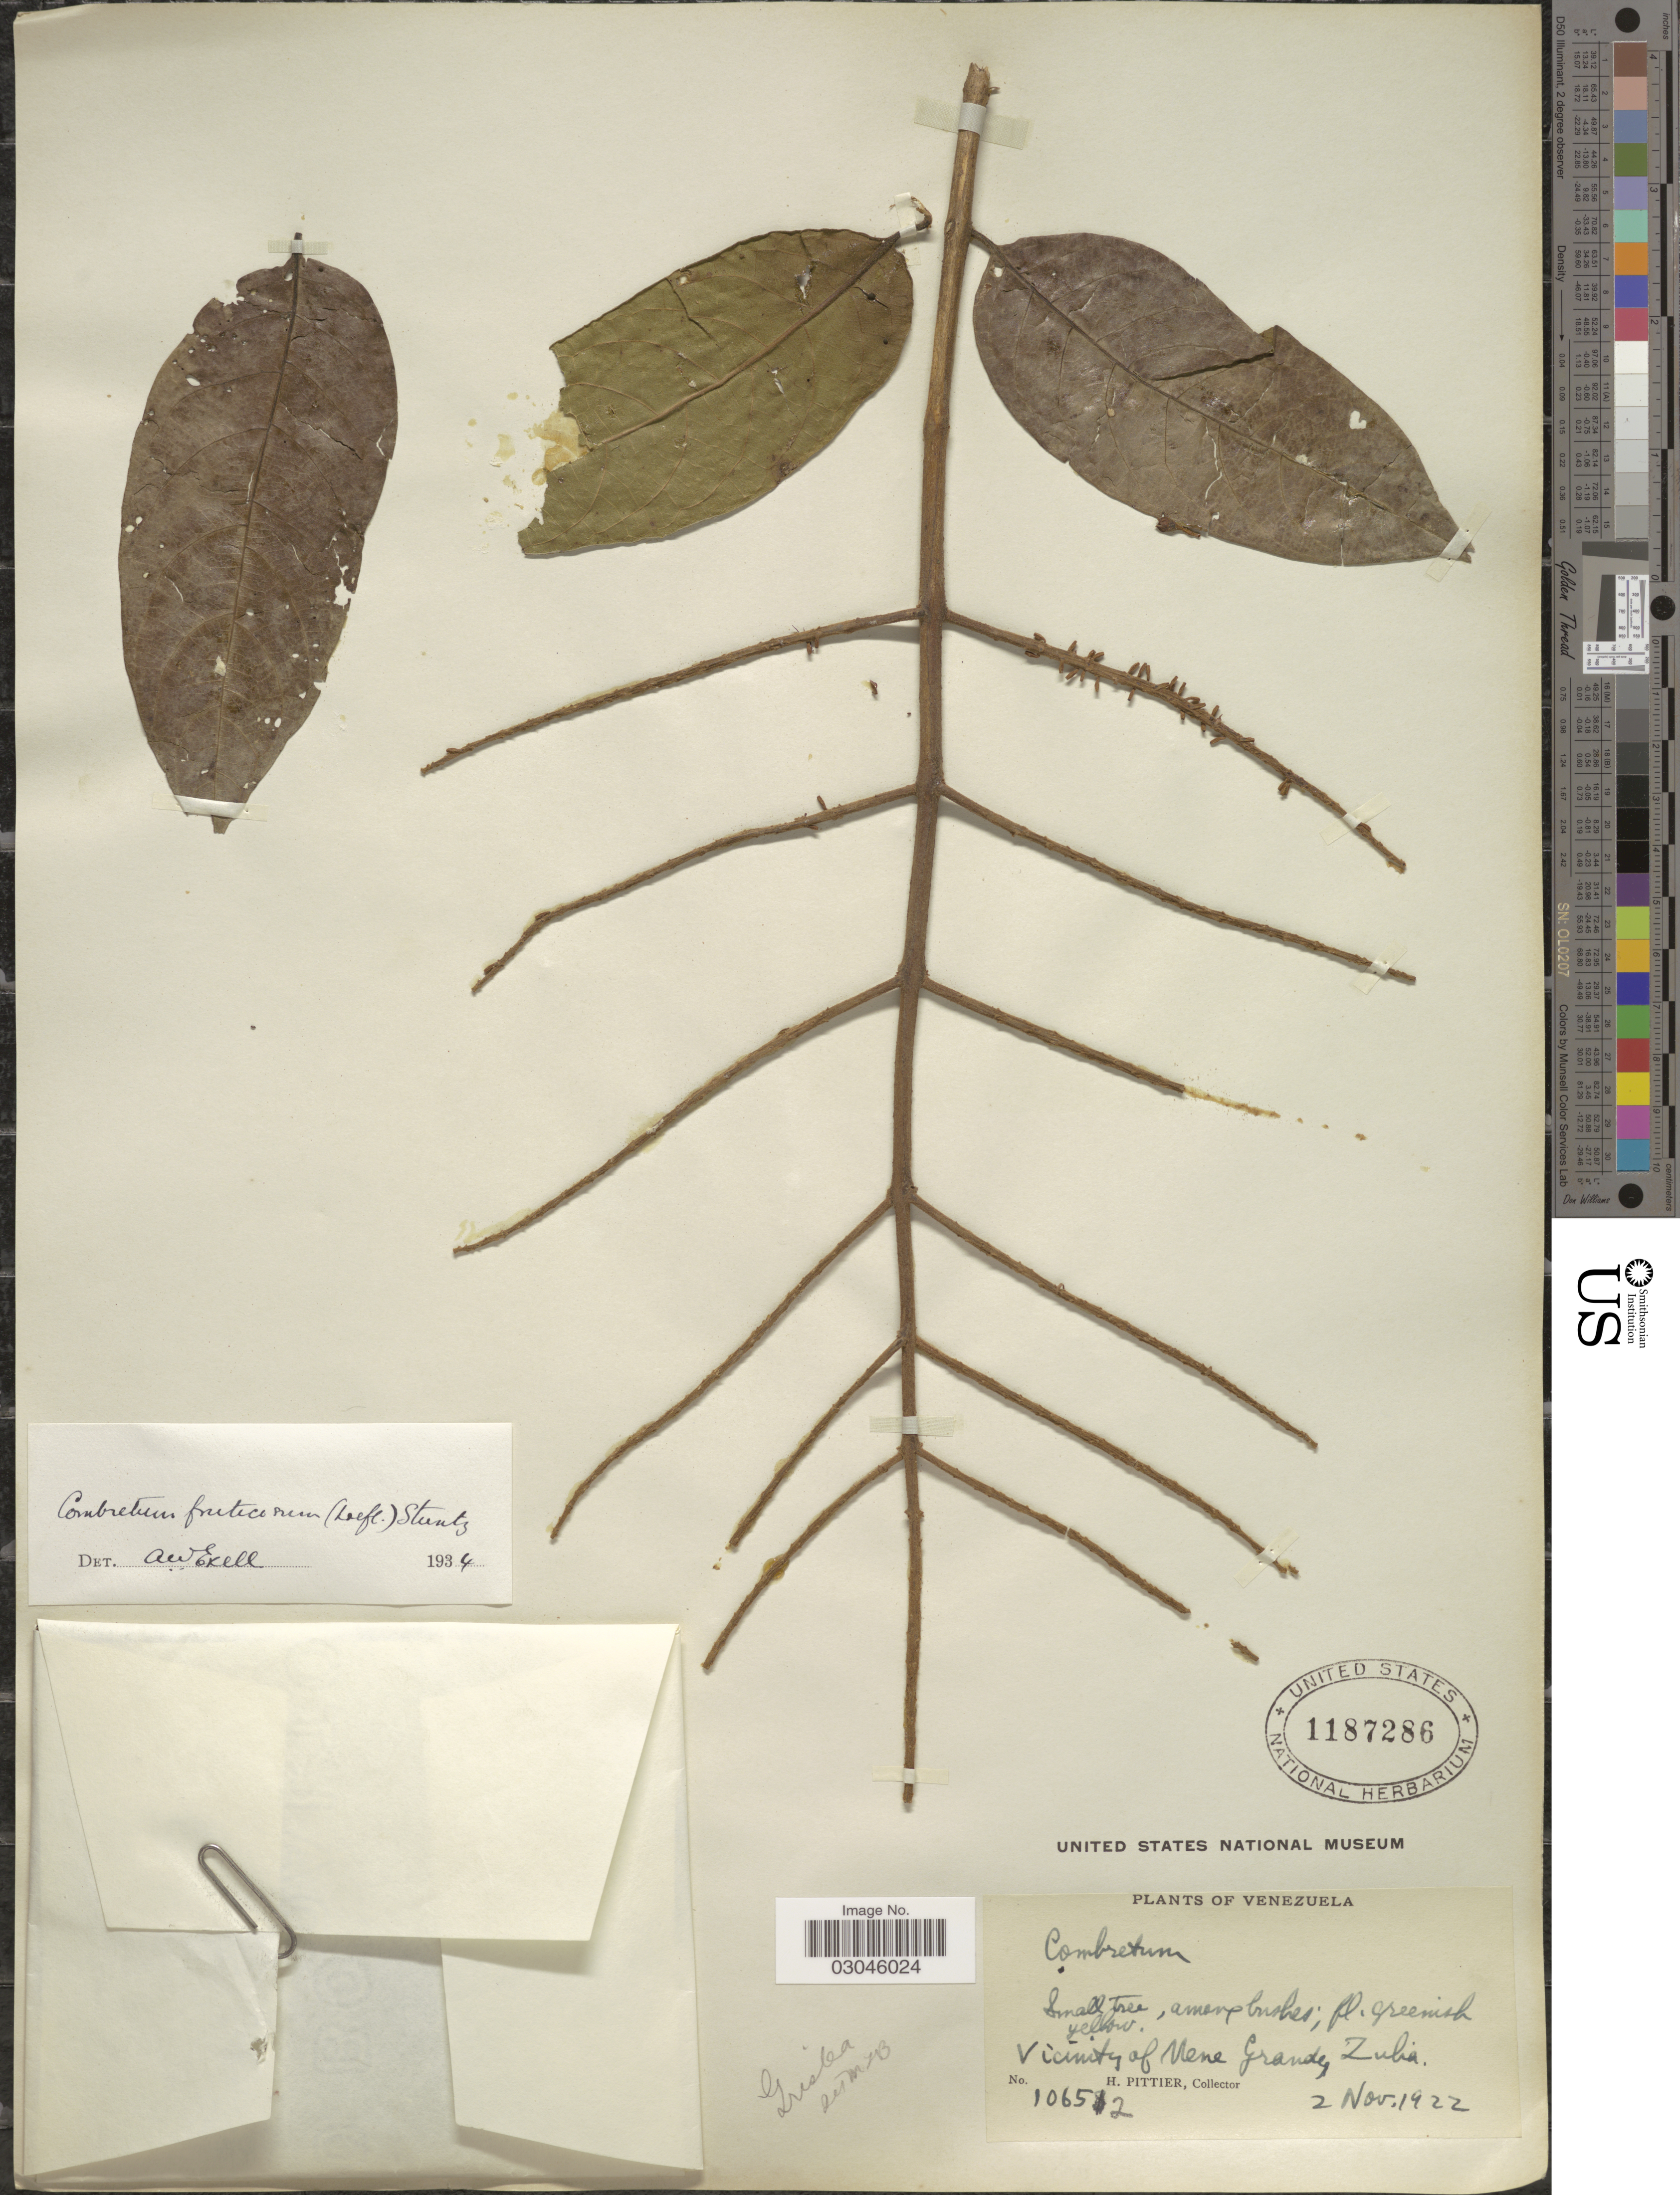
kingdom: Plantae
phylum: Tracheophyta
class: Magnoliopsida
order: Myrtales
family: Combretaceae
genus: Combretum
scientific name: Combretum fruticosum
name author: (Loefl.) Stuntz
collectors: H. F. Pittier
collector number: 1052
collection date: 1922-11-02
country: Venezuela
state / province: Zulia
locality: Vicinity of Mene Grande.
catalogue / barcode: US 1187286